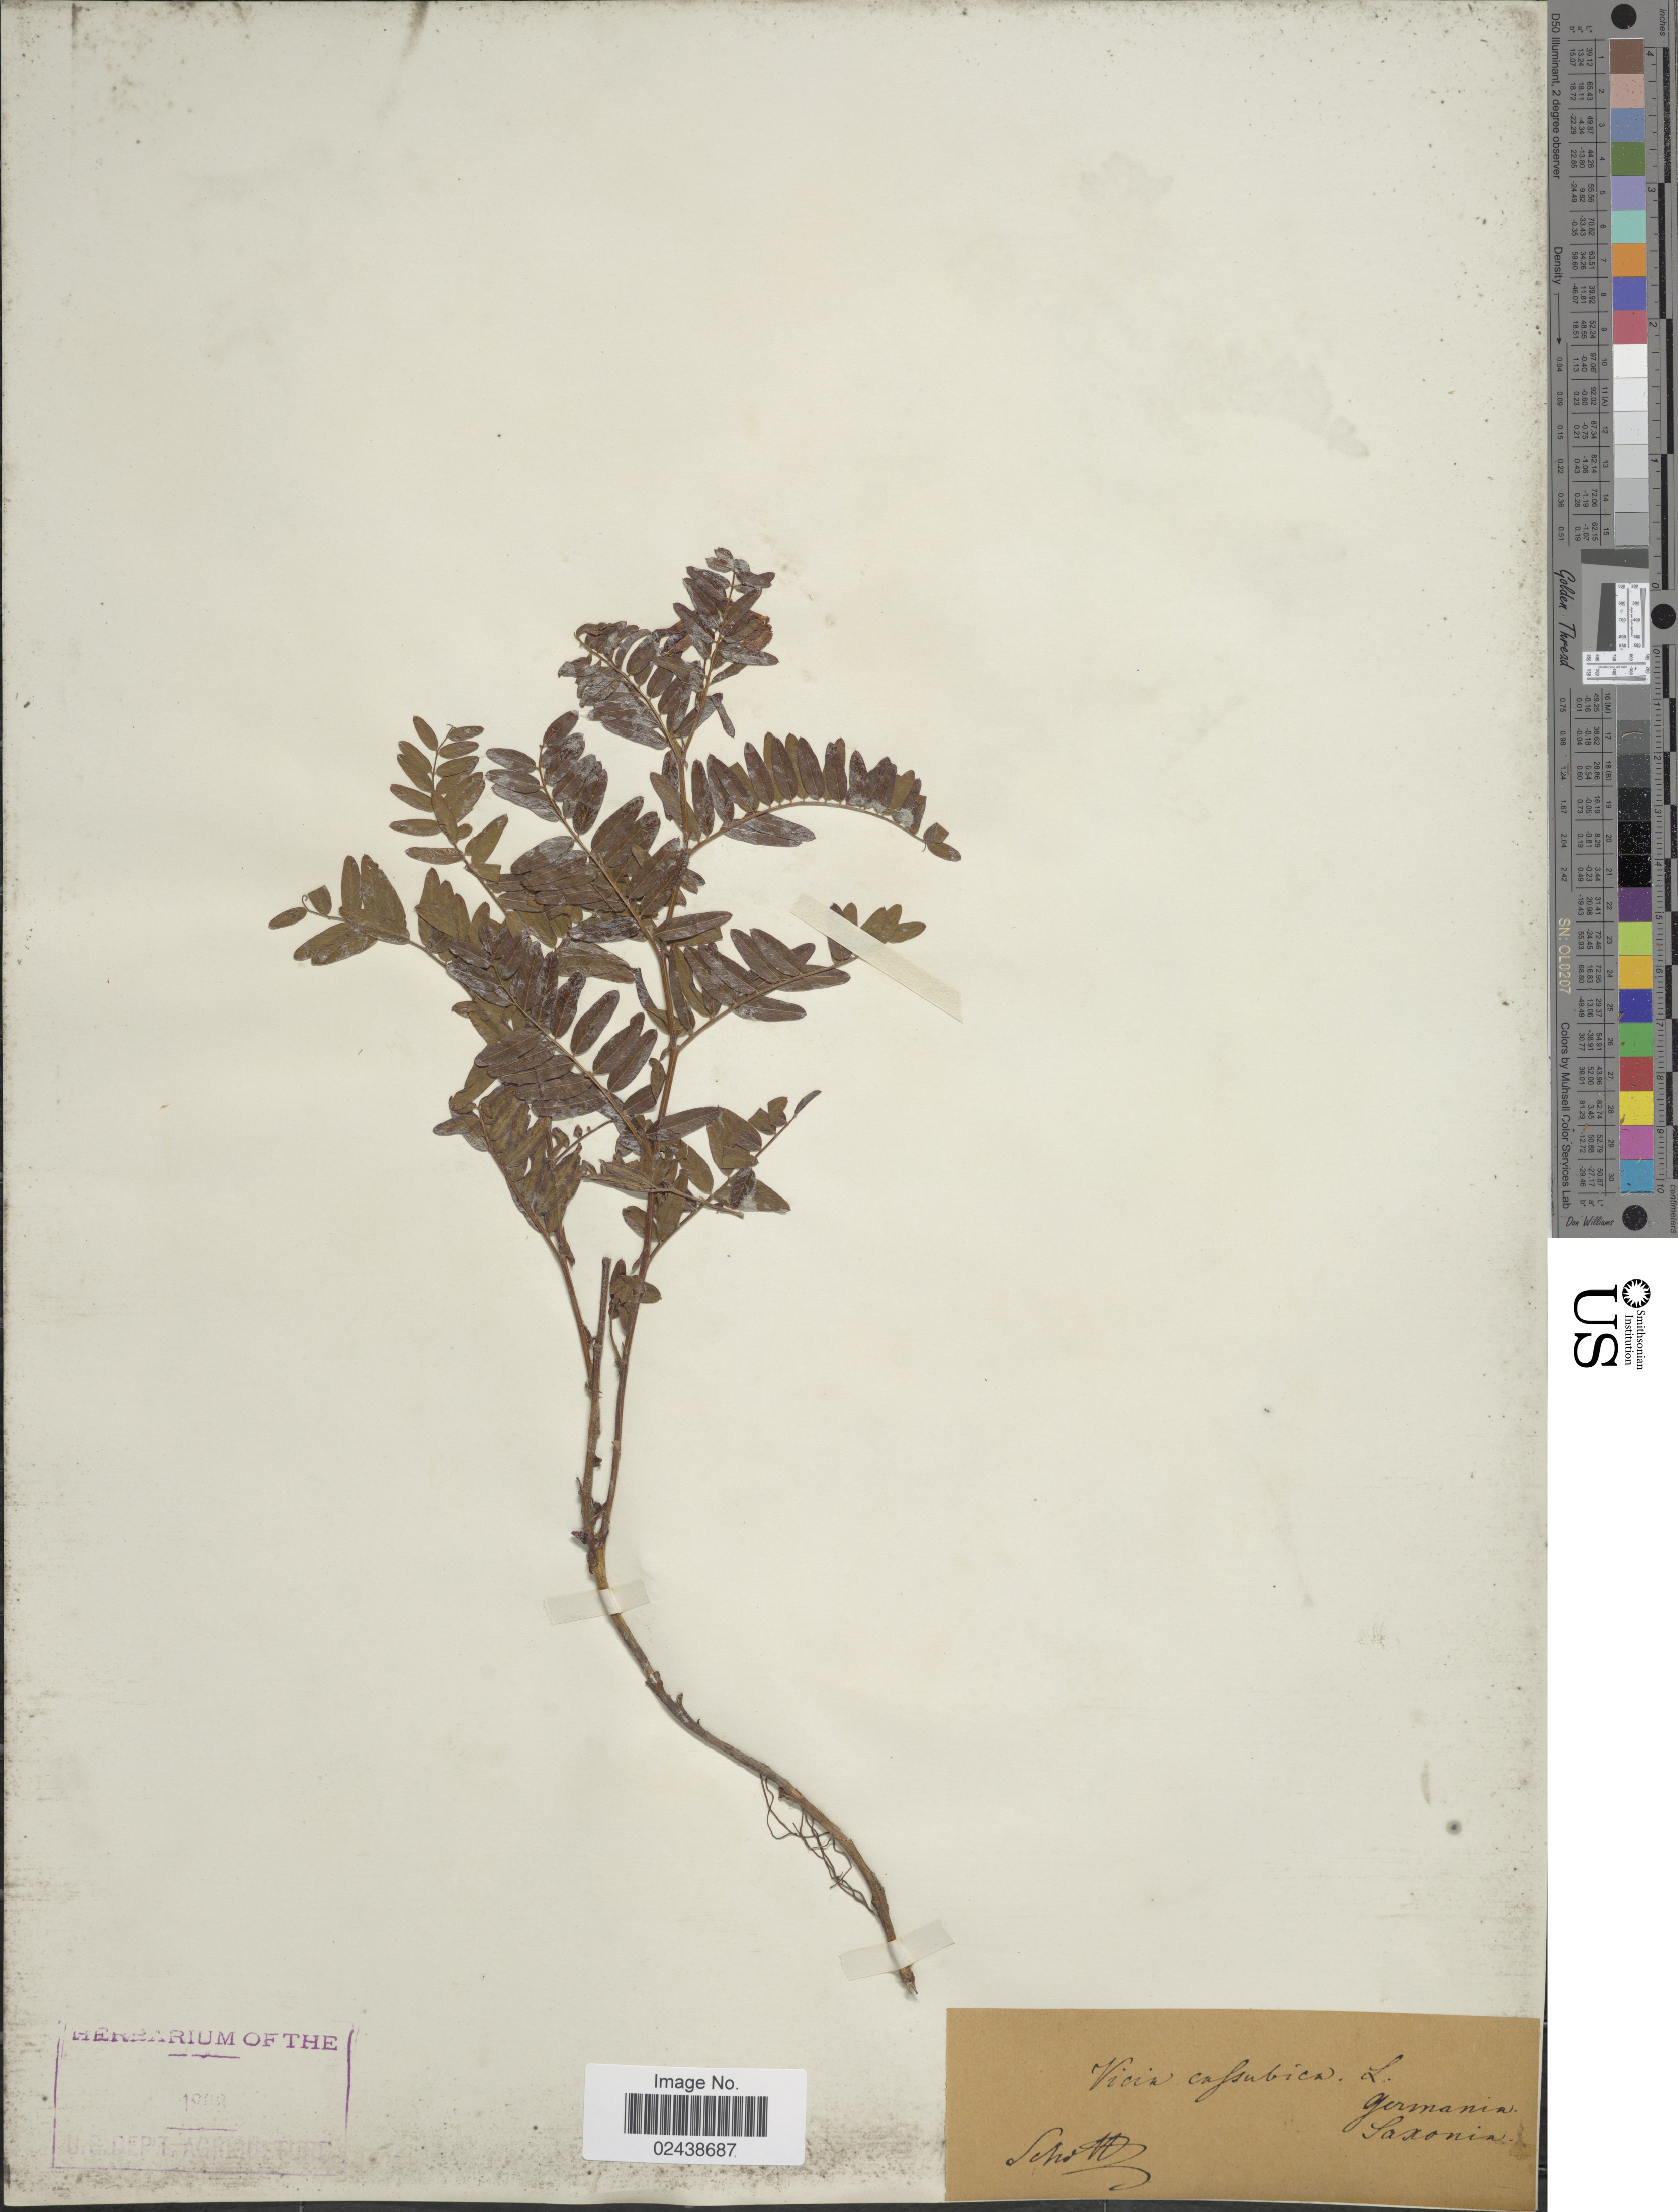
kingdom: Plantae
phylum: Tracheophyta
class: Magnoliopsida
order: Fabales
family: Fabaceae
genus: Vicia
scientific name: Vicia cassubica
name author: L.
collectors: Schott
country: Germany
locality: Saxonia